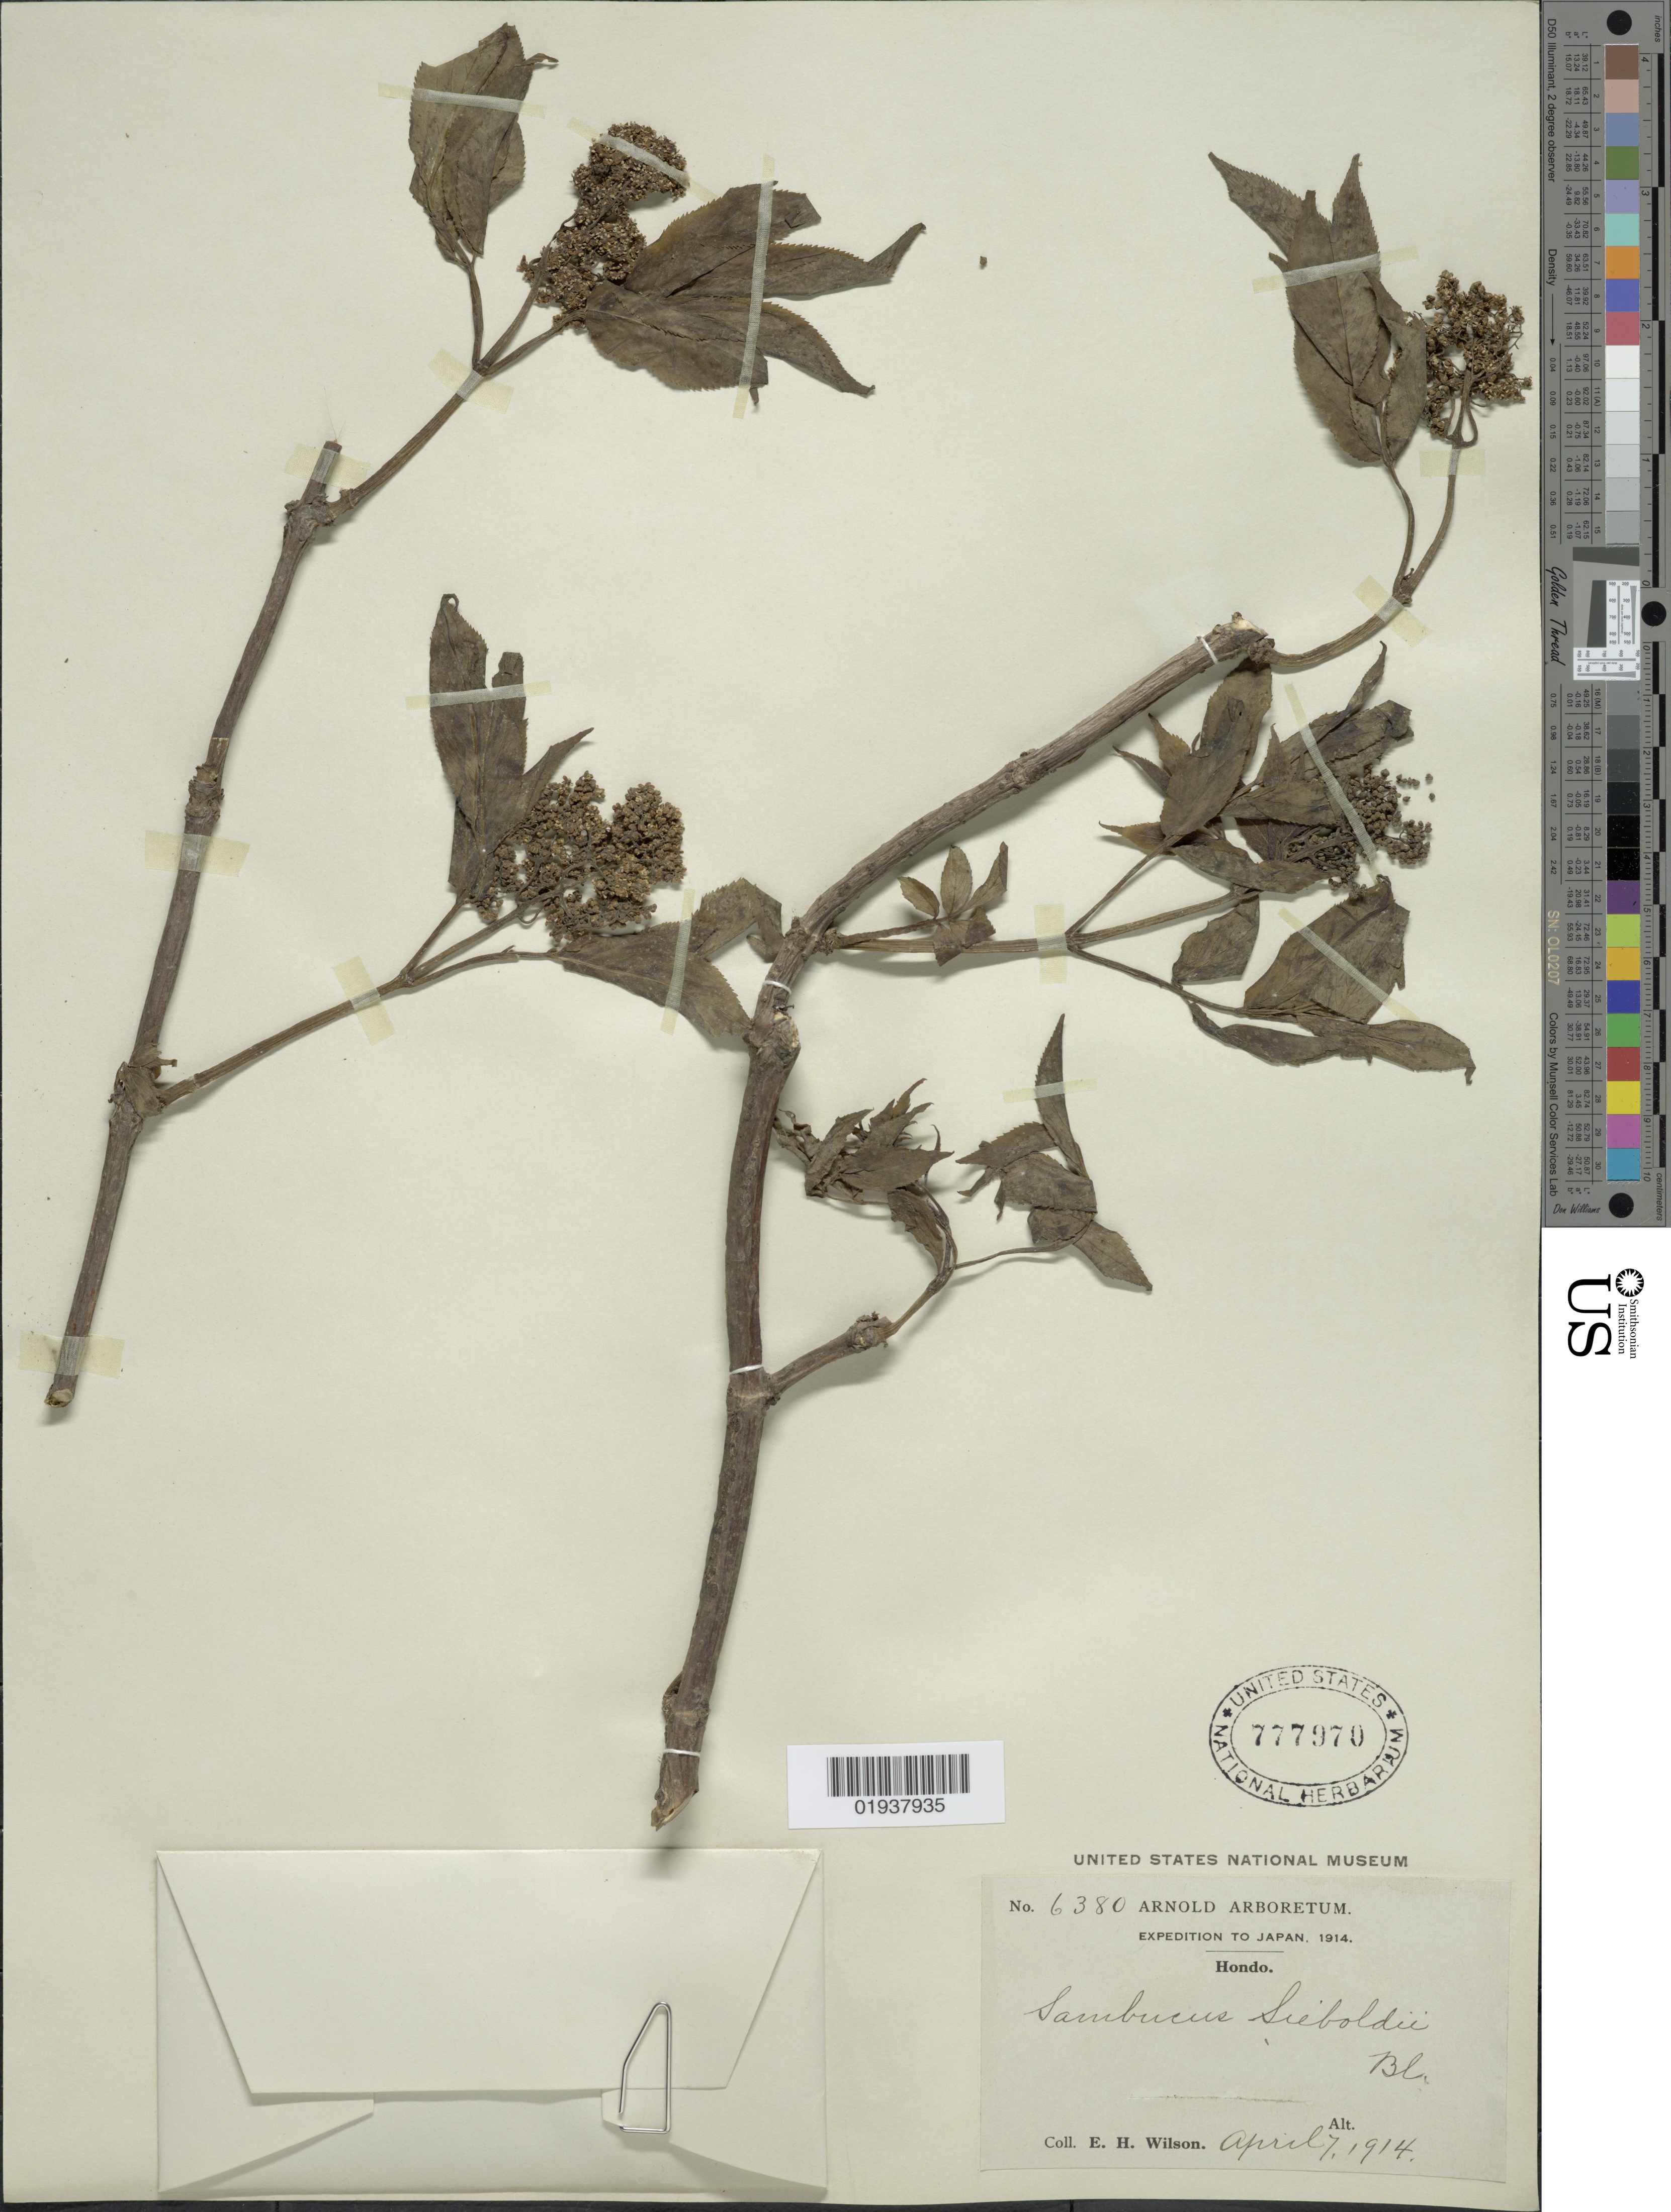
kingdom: Plantae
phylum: Tracheophyta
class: Magnoliopsida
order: Dipsacales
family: Viburnaceae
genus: Sambucus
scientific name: Sambucus racemosa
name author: L.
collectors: E. Wilson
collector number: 6380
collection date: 1914-04-07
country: Japan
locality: Hondo.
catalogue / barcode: US 777970